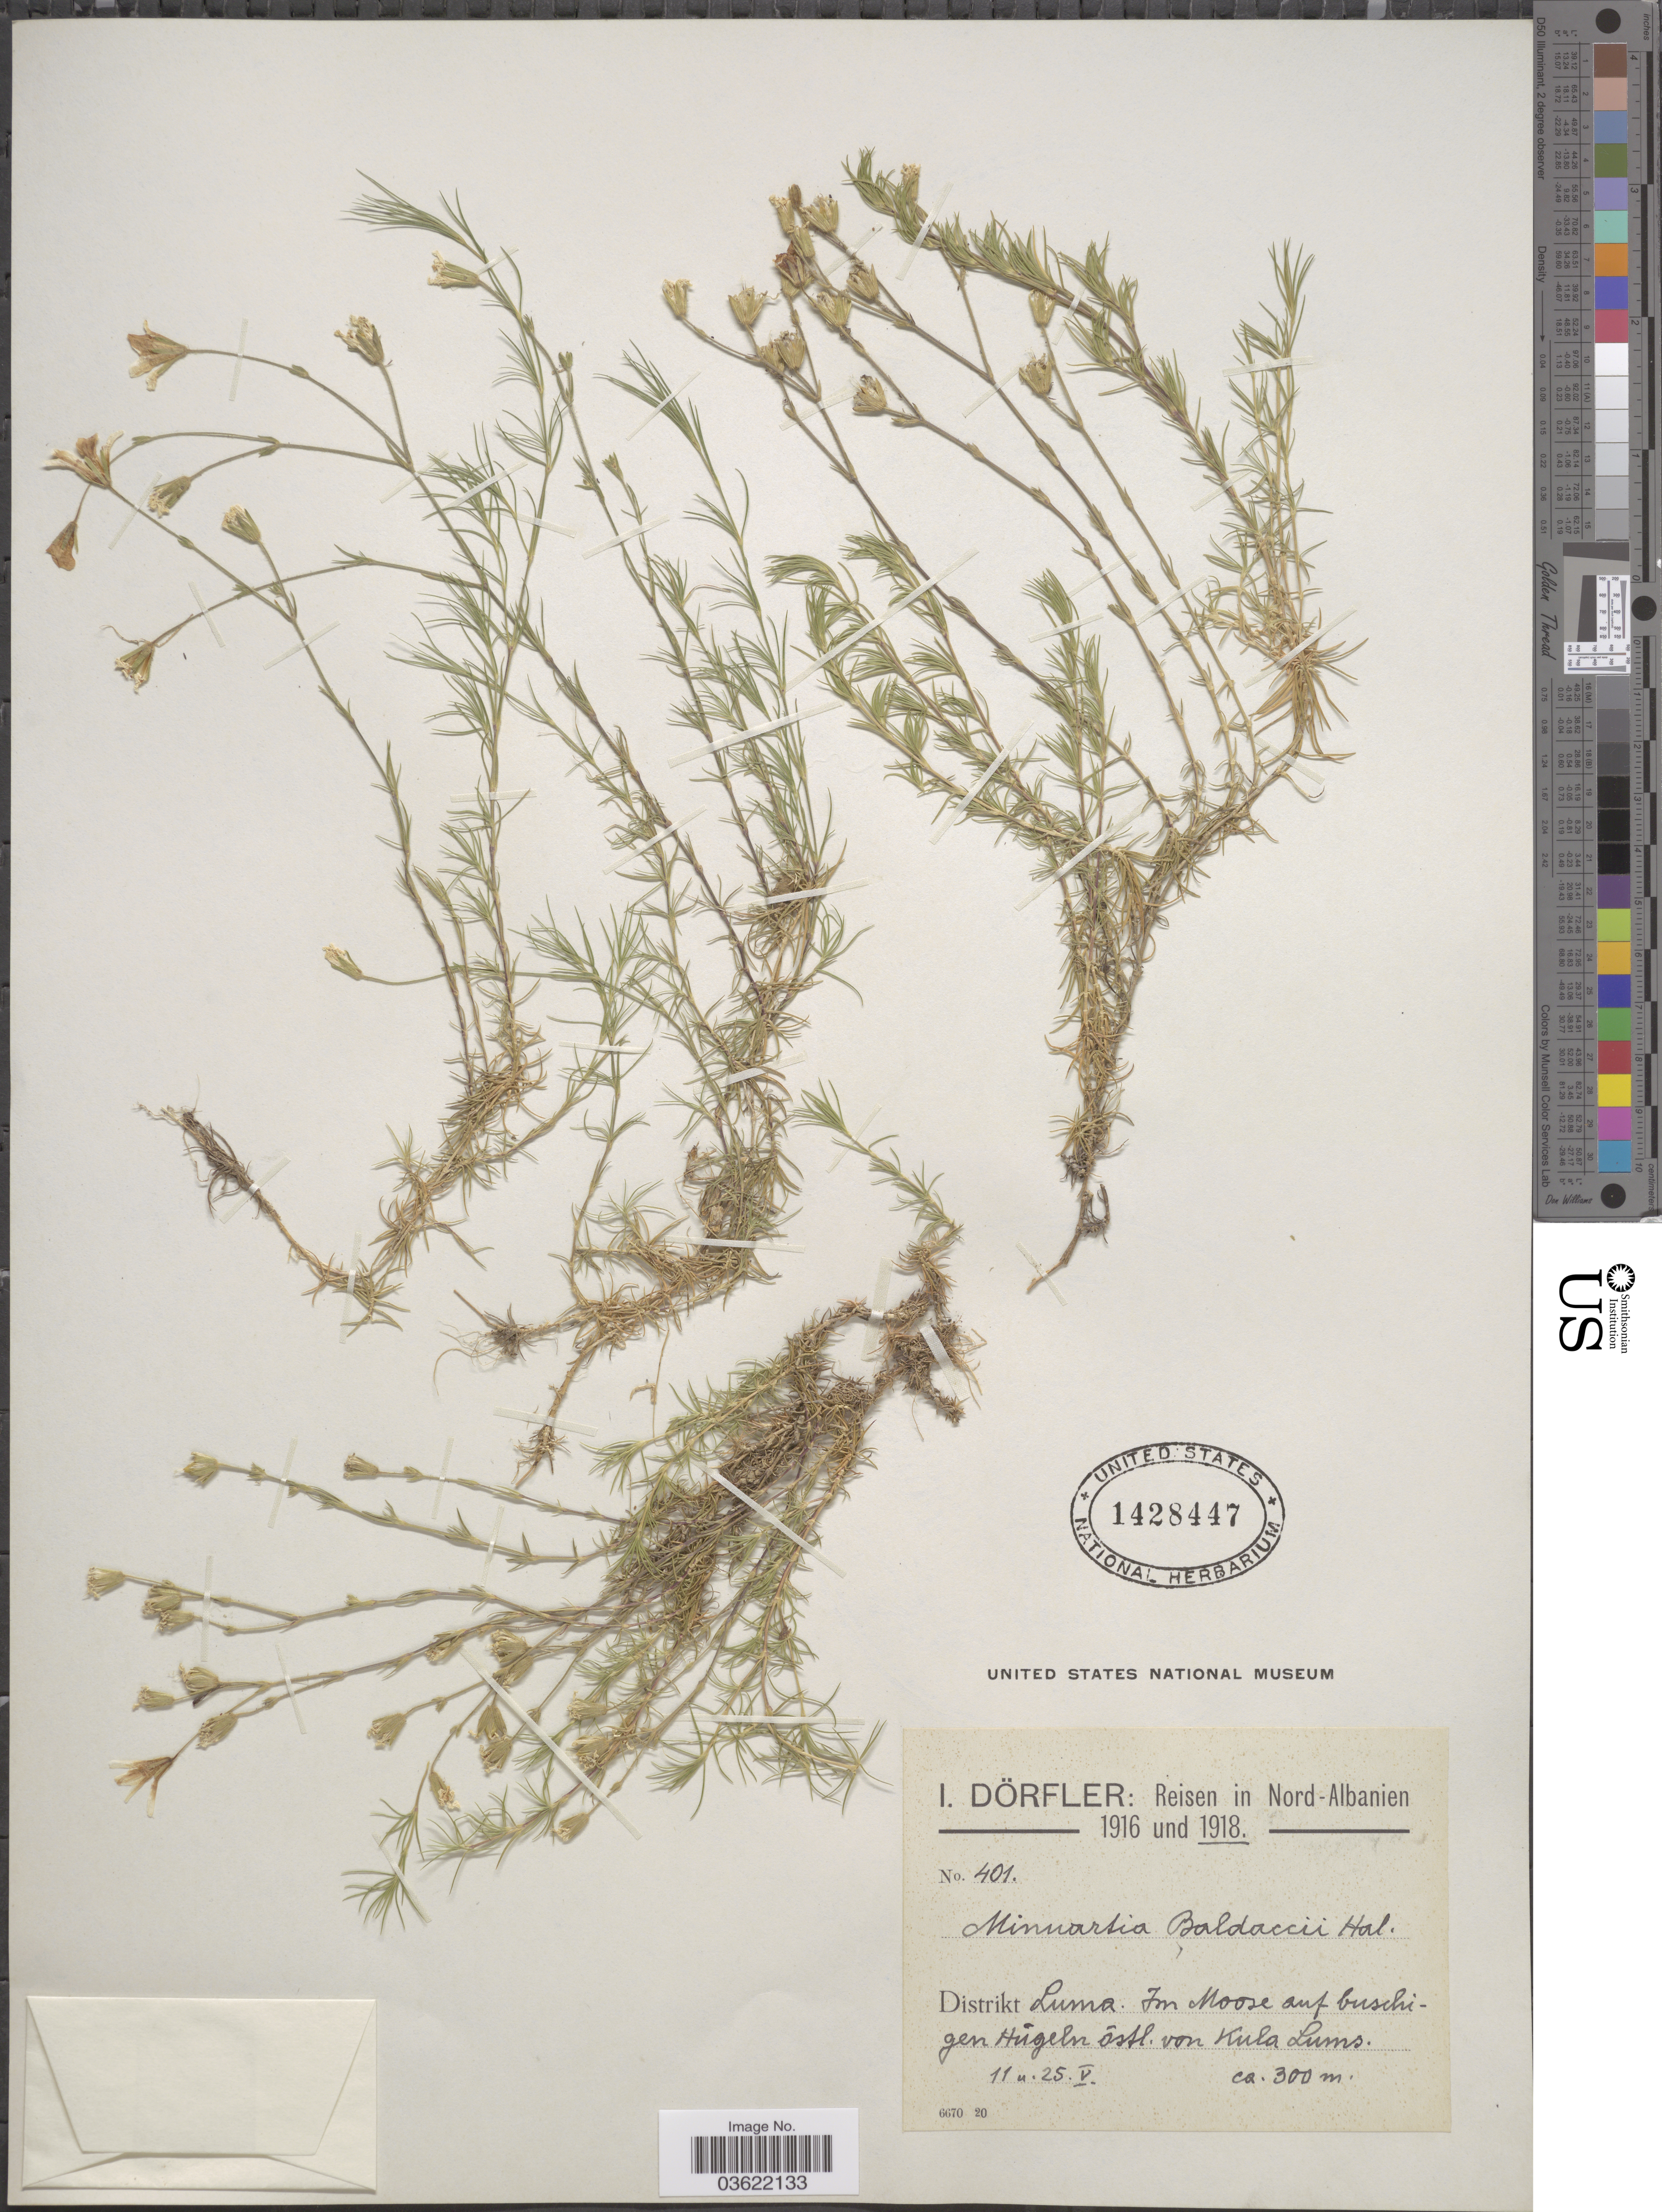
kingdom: Plantae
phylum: Tracheophyta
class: Magnoliopsida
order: Caryophyllales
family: Caryophyllaceae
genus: Arenaria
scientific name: Arenaria baldaccii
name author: Halacsy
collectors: I. Dörfler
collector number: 401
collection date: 1918-05-11/1918-05-25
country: Albania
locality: Nord-Albanien. Distrikt Luma. Im Moose auf buschigen Hügeln östl. von Kula Lums.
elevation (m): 300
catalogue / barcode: US 1428447